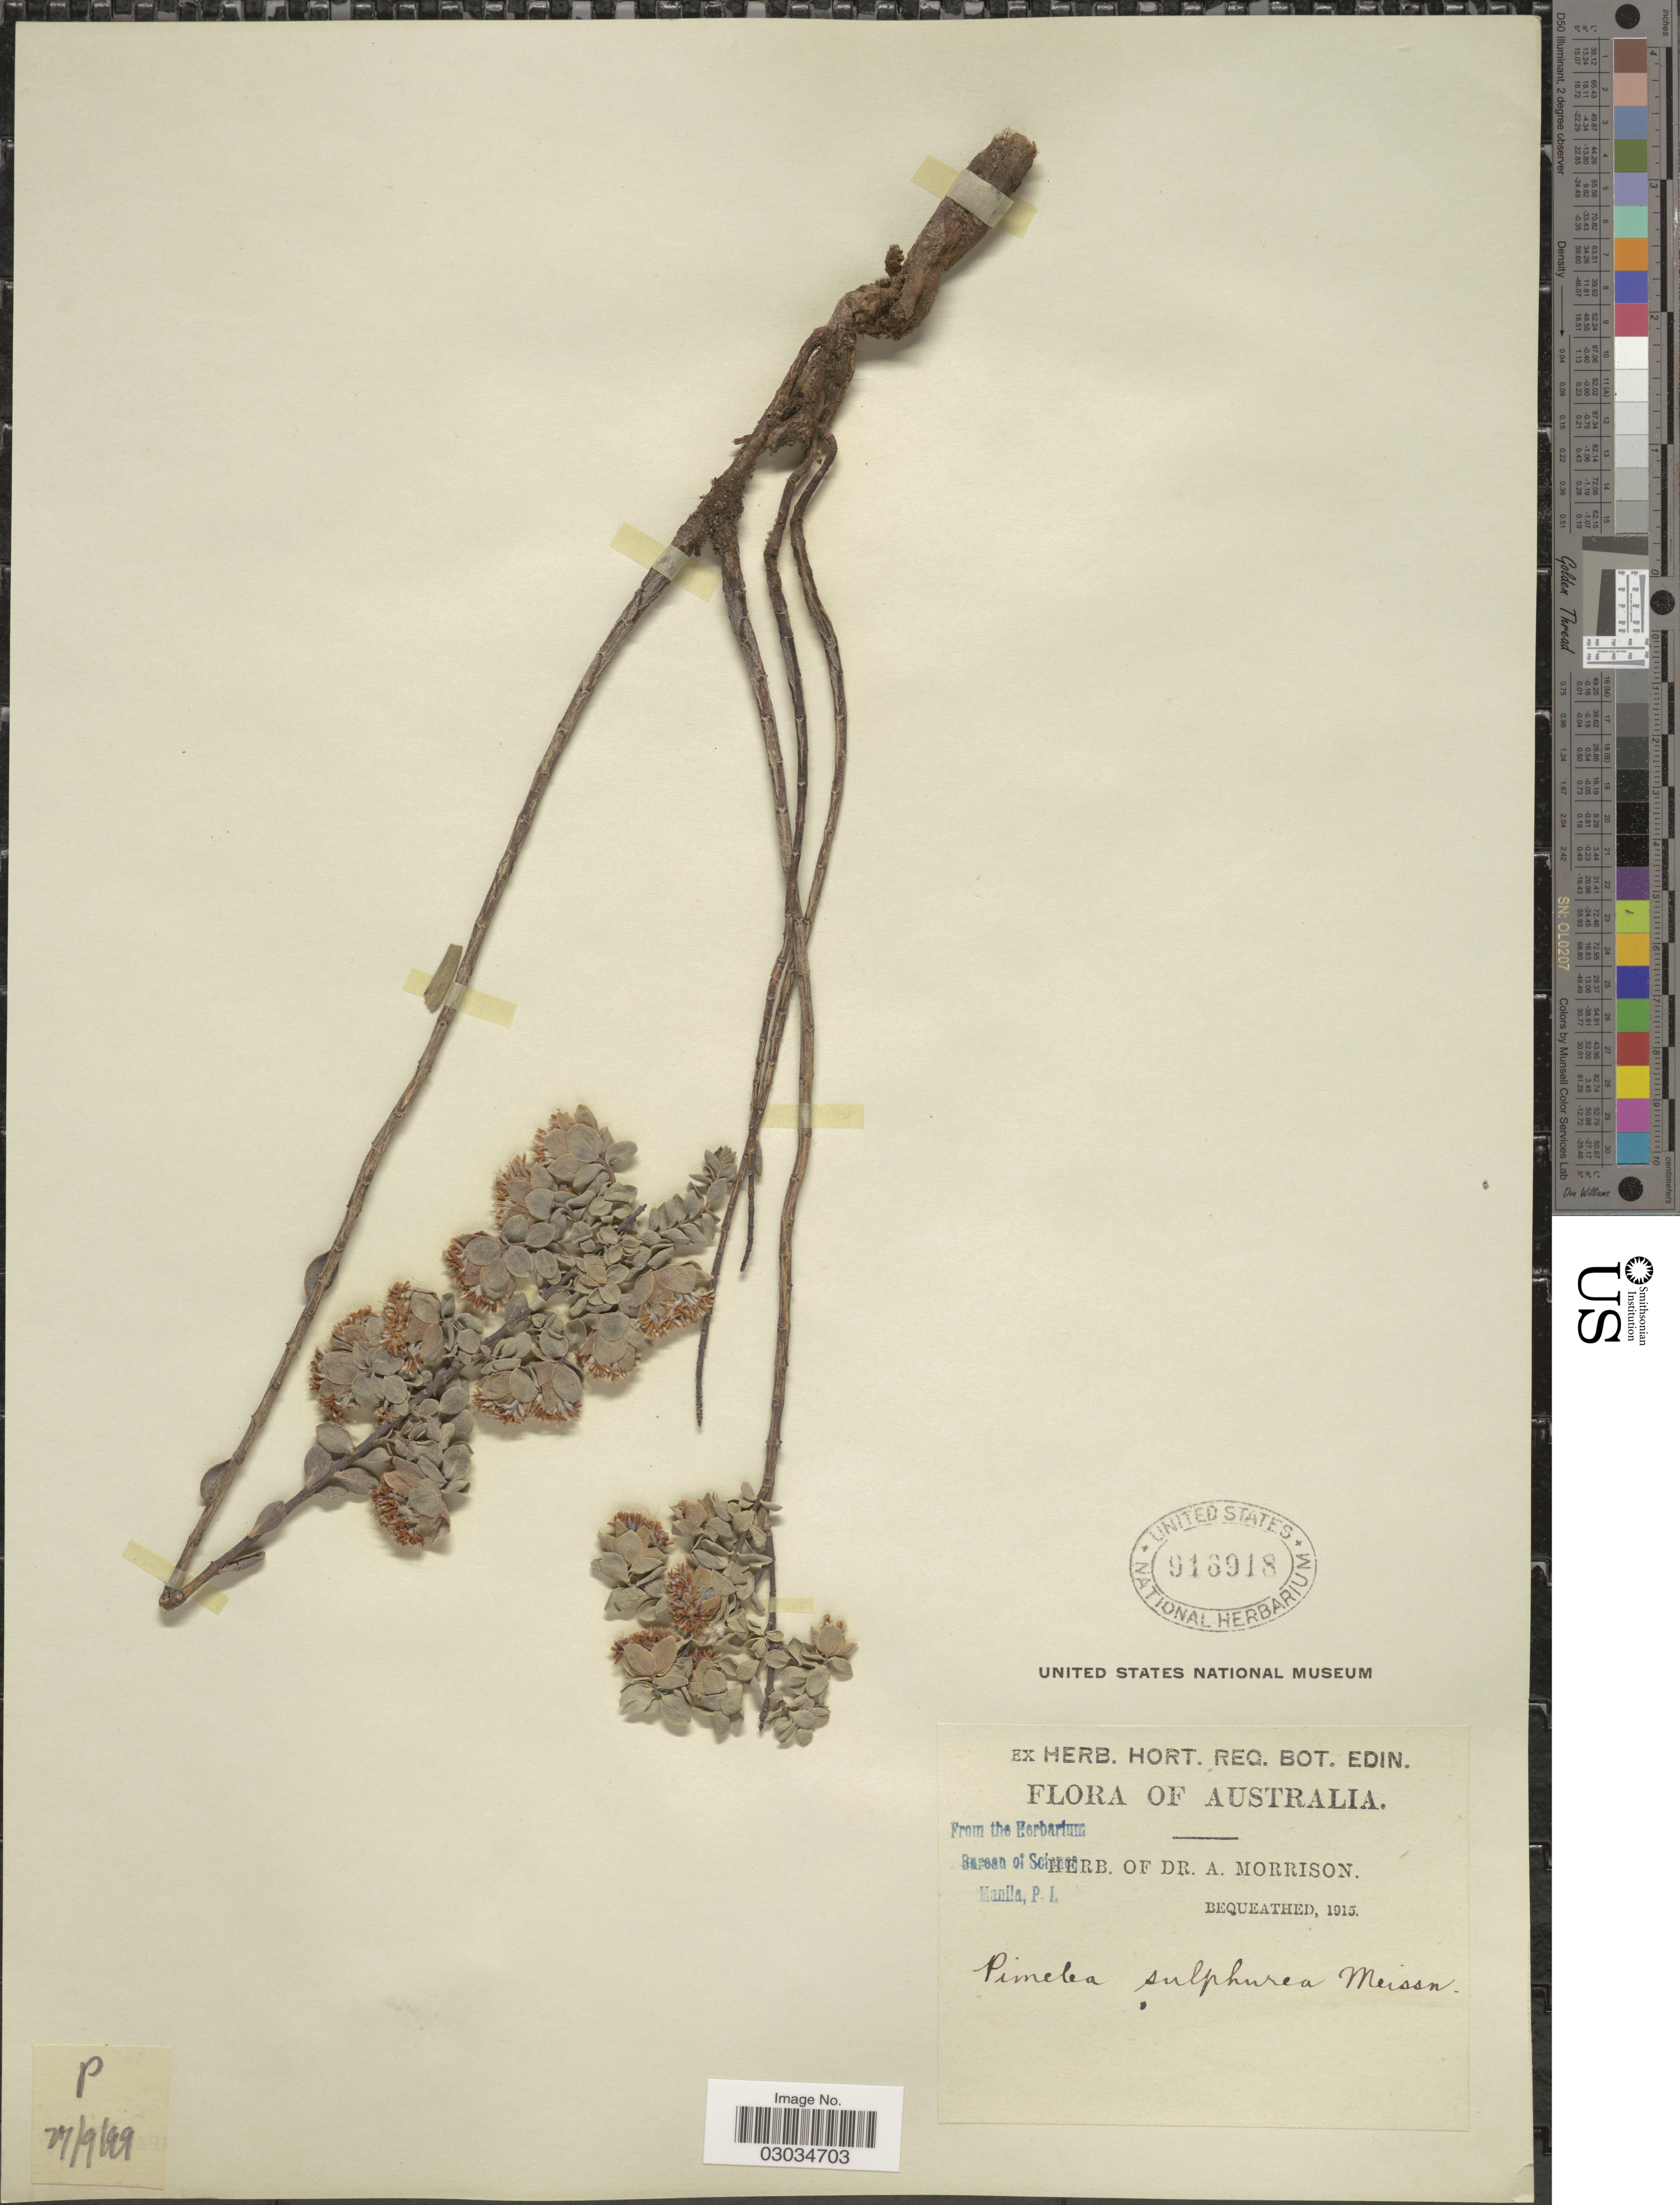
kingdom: Plantae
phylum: Tracheophyta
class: Magnoliopsida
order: Malvales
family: Thymelaeaceae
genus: Pimelea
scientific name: Pimelea sulphurea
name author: Meisn.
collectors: ex herb. Dr. A. Morrison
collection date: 1915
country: Australia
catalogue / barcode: US 916918